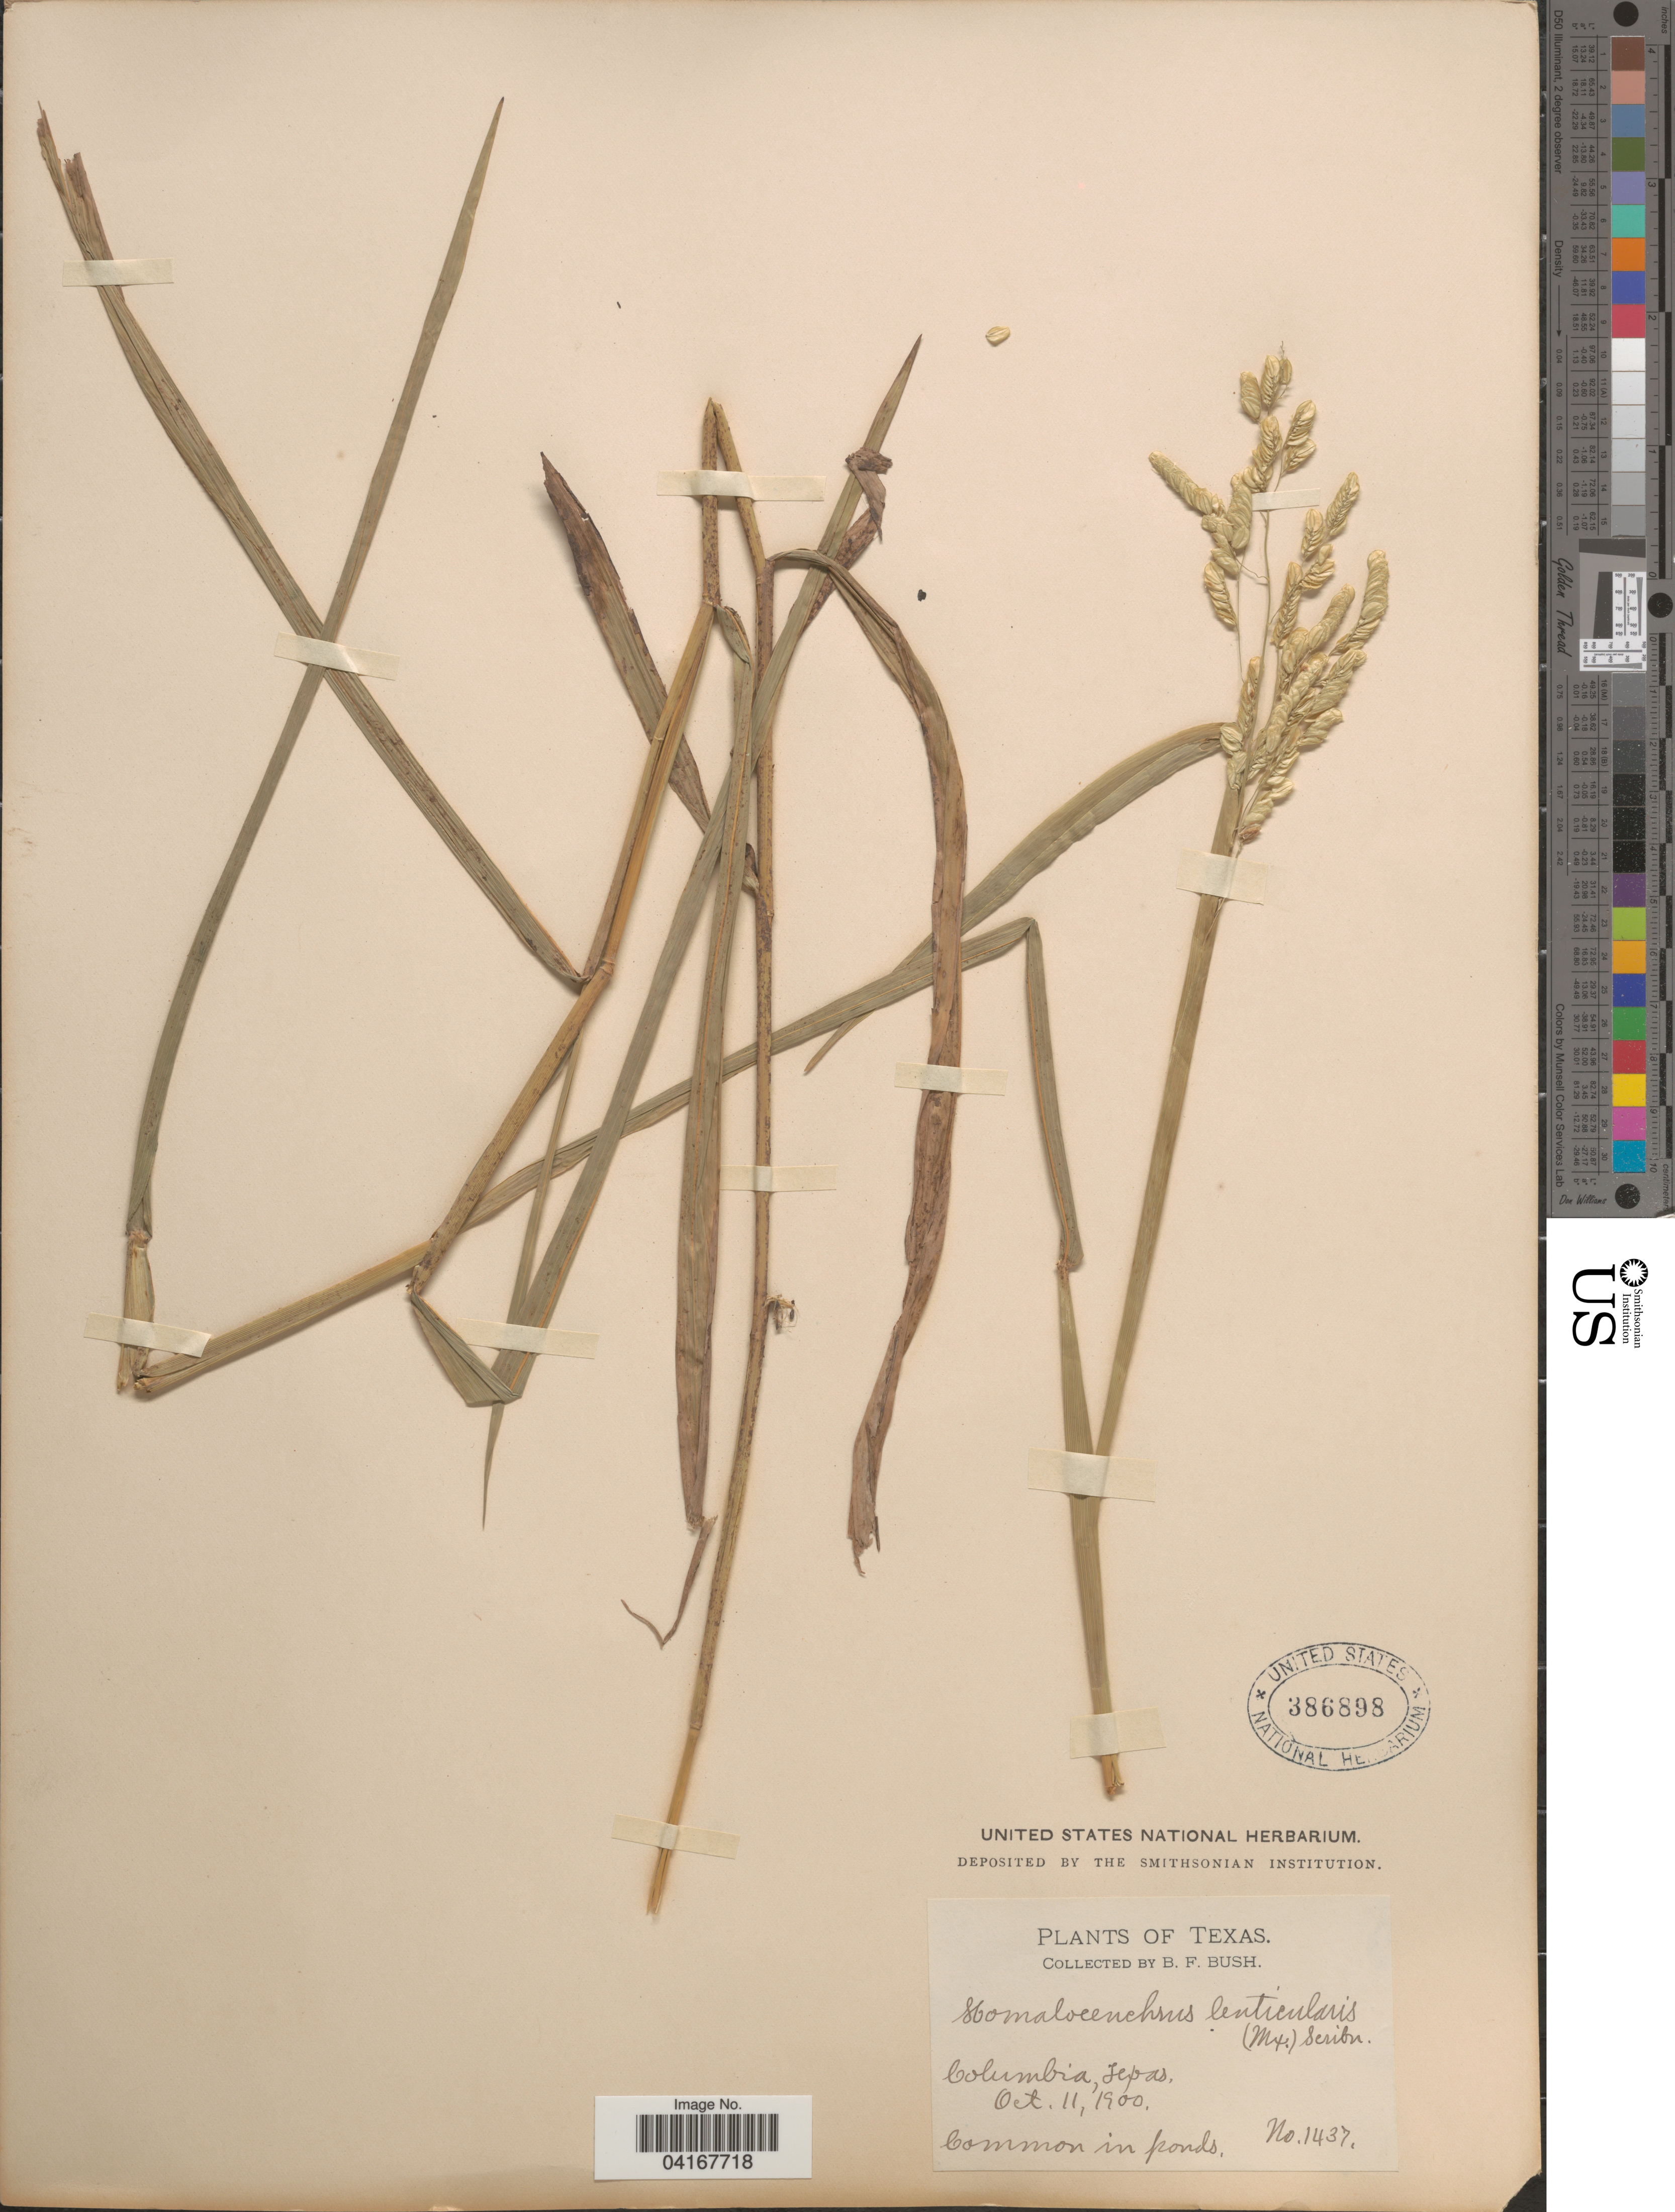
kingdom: Plantae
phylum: Tracheophyta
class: Liliopsida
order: Poales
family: Poaceae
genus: Leersia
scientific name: Leersia lenticularis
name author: Michx.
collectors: B. F. Bush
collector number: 1437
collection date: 1900-10-11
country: United States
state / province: Texas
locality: Columbia.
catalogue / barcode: US 386898